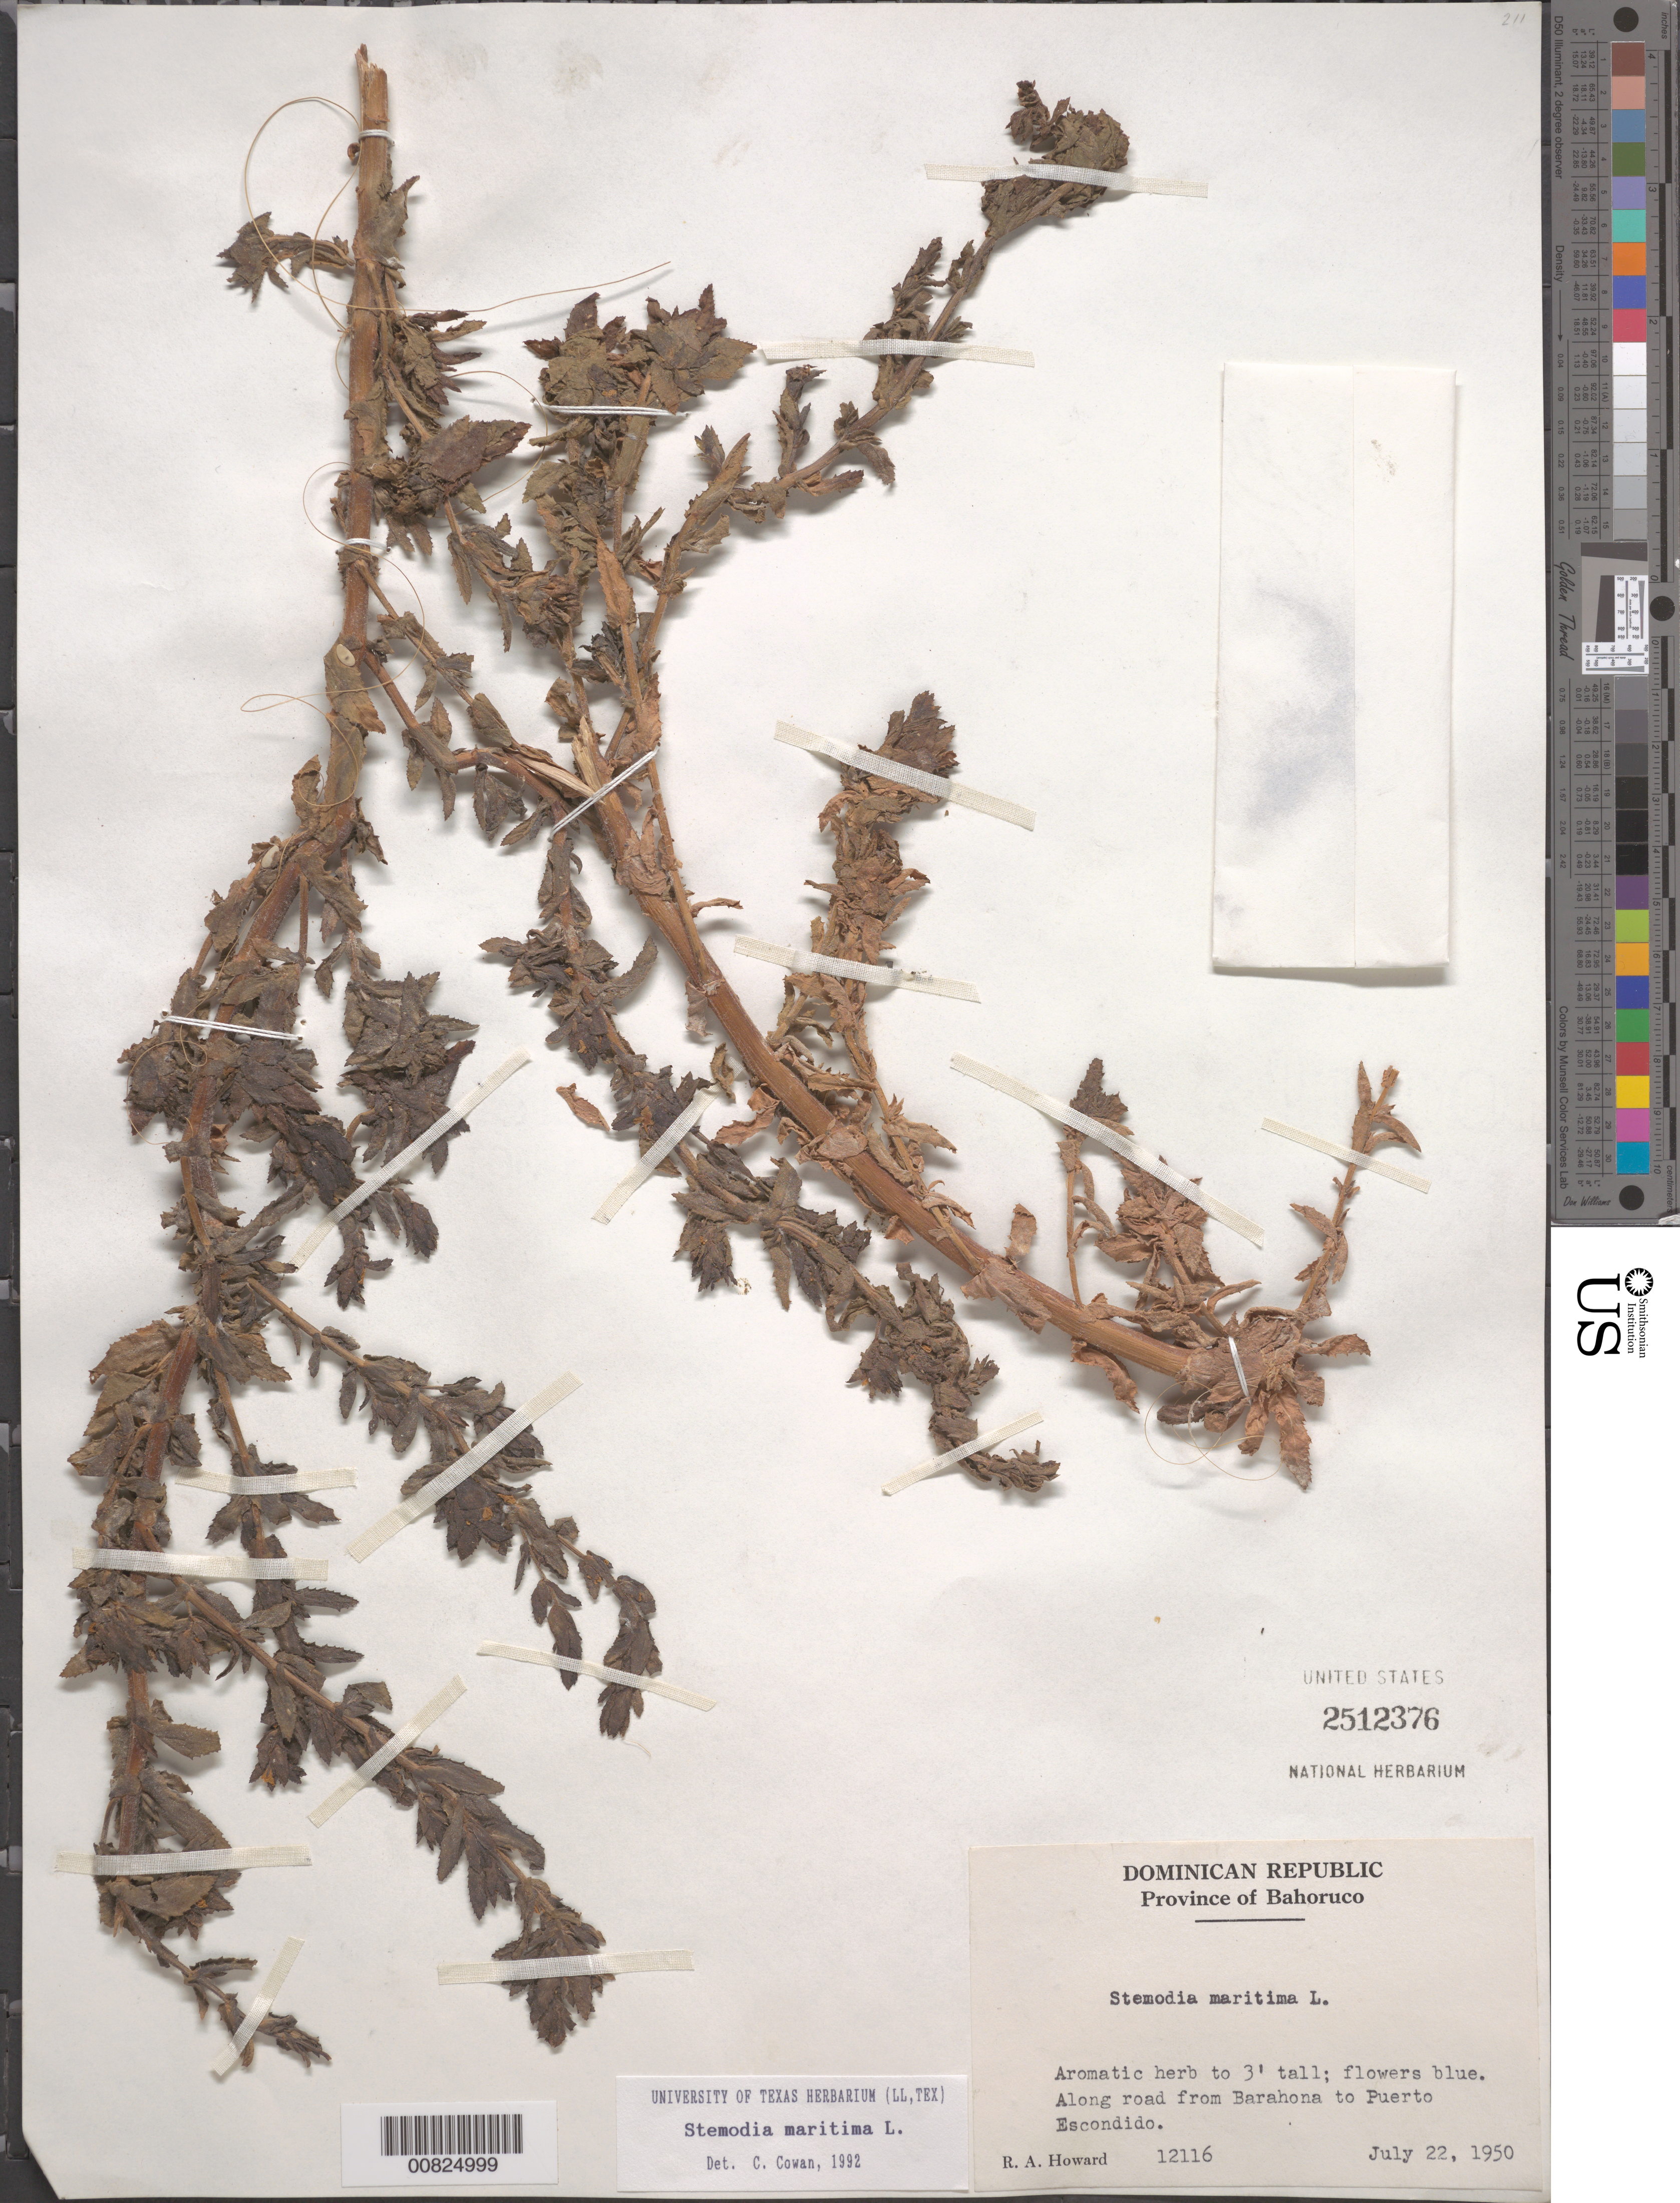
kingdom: Plantae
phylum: Tracheophyta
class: Magnoliopsida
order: Lamiales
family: Plantaginaceae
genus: Stemodia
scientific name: Stemodia maritima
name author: L.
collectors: R. A. Howard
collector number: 12116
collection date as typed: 22 Jul 1950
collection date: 1950-07-22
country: Dominican Republic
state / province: Baoruco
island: Hispaniola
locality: Road from Barahona to Puerto Escondido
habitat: Along road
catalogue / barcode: US 2512376